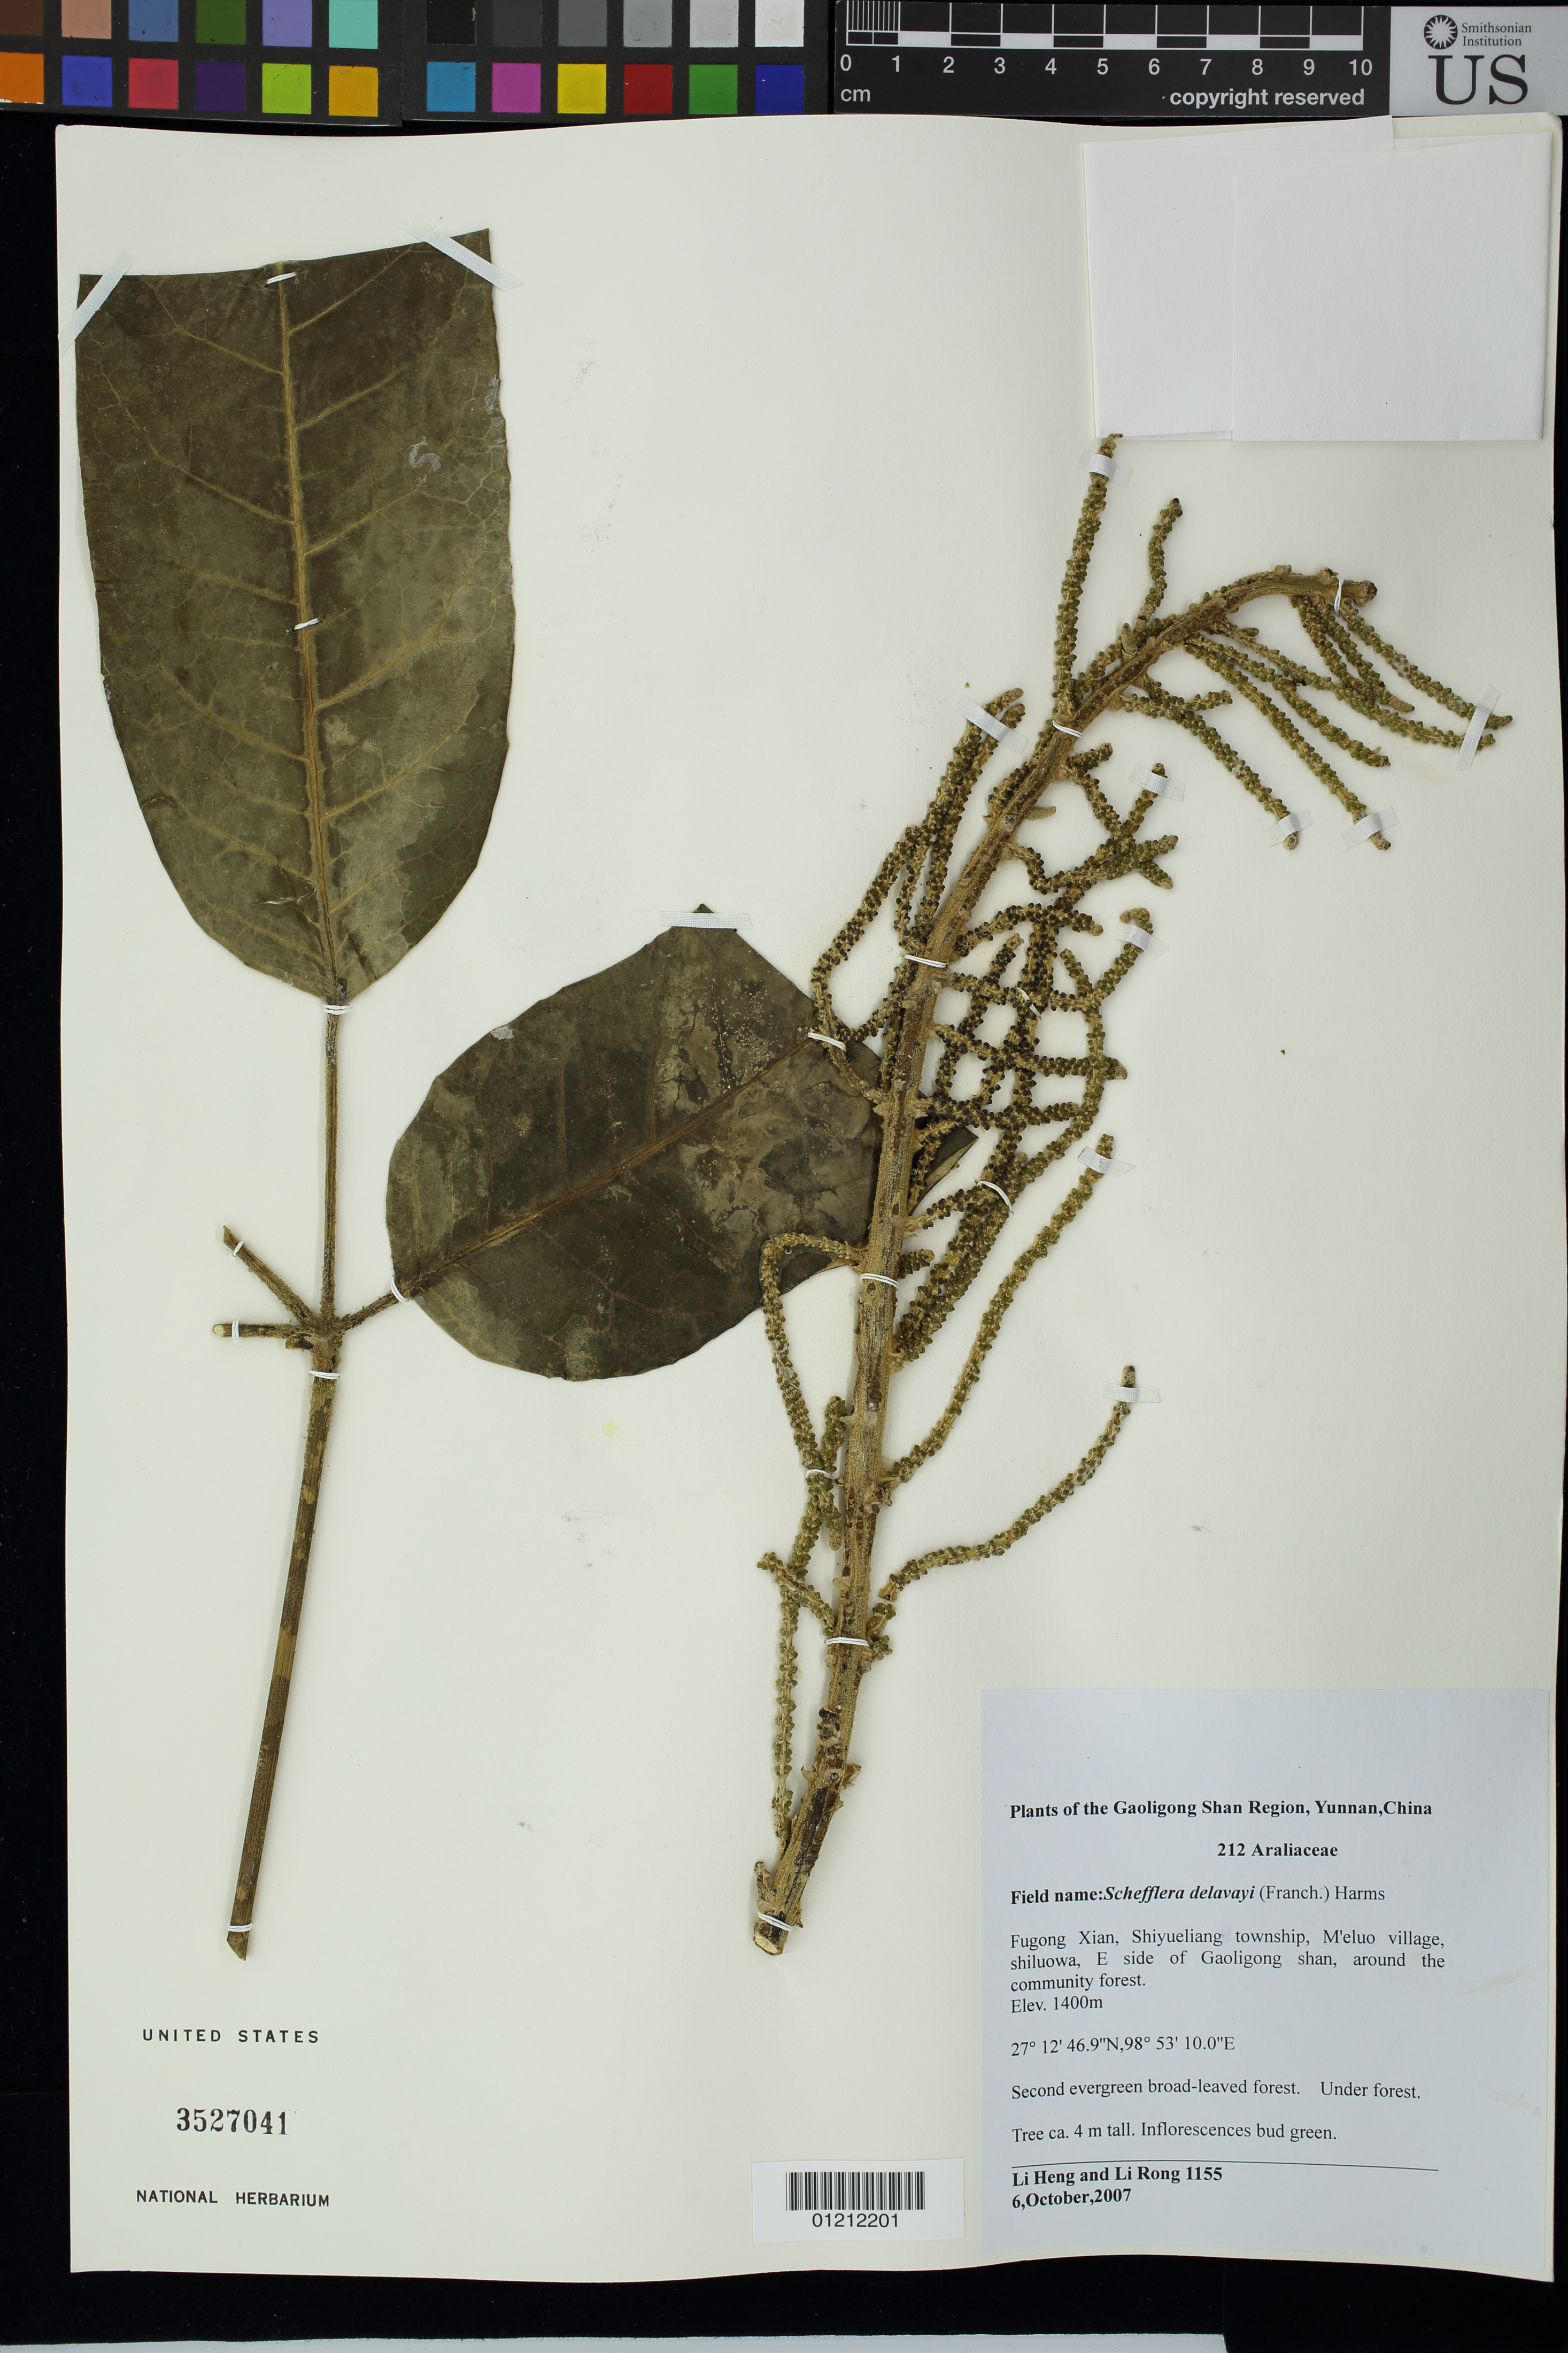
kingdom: Plantae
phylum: Tracheophyta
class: Magnoliopsida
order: Apiales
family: Araliaceae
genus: Schefflera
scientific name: Schefflera delavayi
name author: (Franch.) Harms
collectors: L. Heng & R. Li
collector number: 1155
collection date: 2007-10-06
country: China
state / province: Yunnan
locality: Fugong Xian, Shiyueliang township, M'eluo village, shiluowa, E side of Gaoligong shan, around the community forest.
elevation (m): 1400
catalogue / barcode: US 3527041